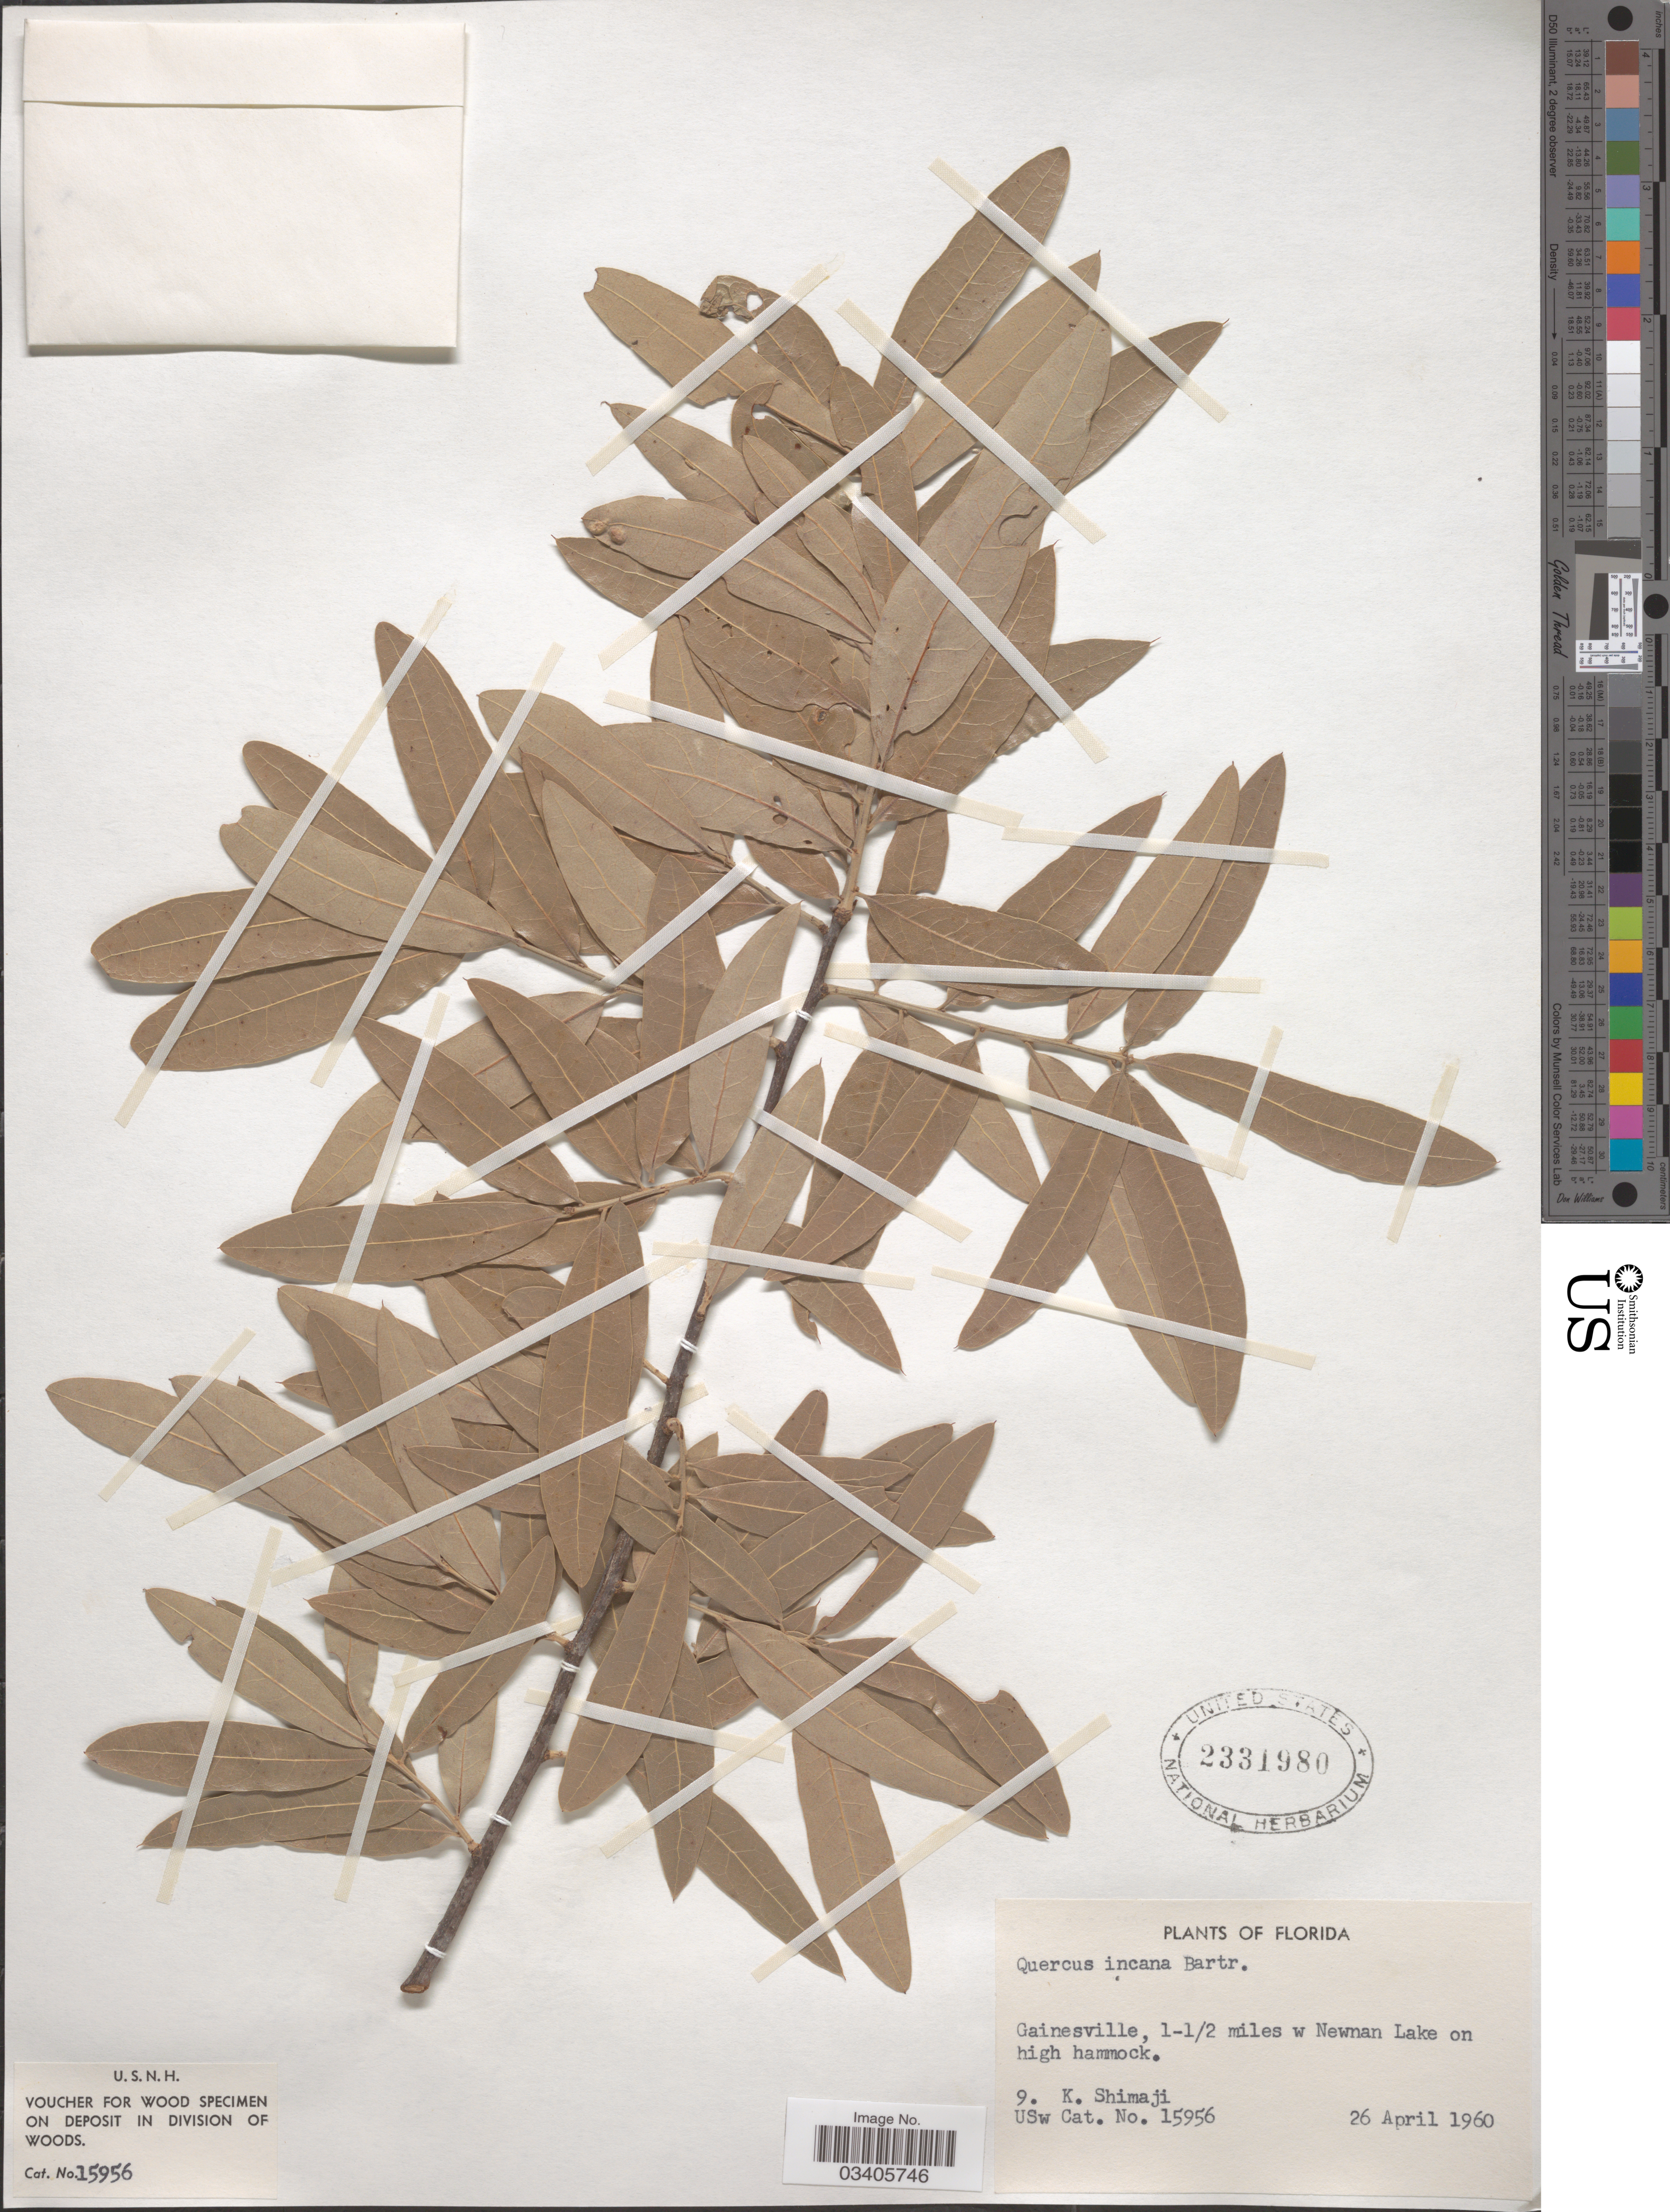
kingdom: Plantae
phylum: Tracheophyta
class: Magnoliopsida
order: Fagales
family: Fagaceae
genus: Quercus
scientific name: Quercus incana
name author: W. Bartram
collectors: K. Shimaji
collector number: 9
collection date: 1960-04-26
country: United States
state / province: Florida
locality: Gainesville, 1-½ miles w Newnan Lake on high hammock.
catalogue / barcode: US 2331980